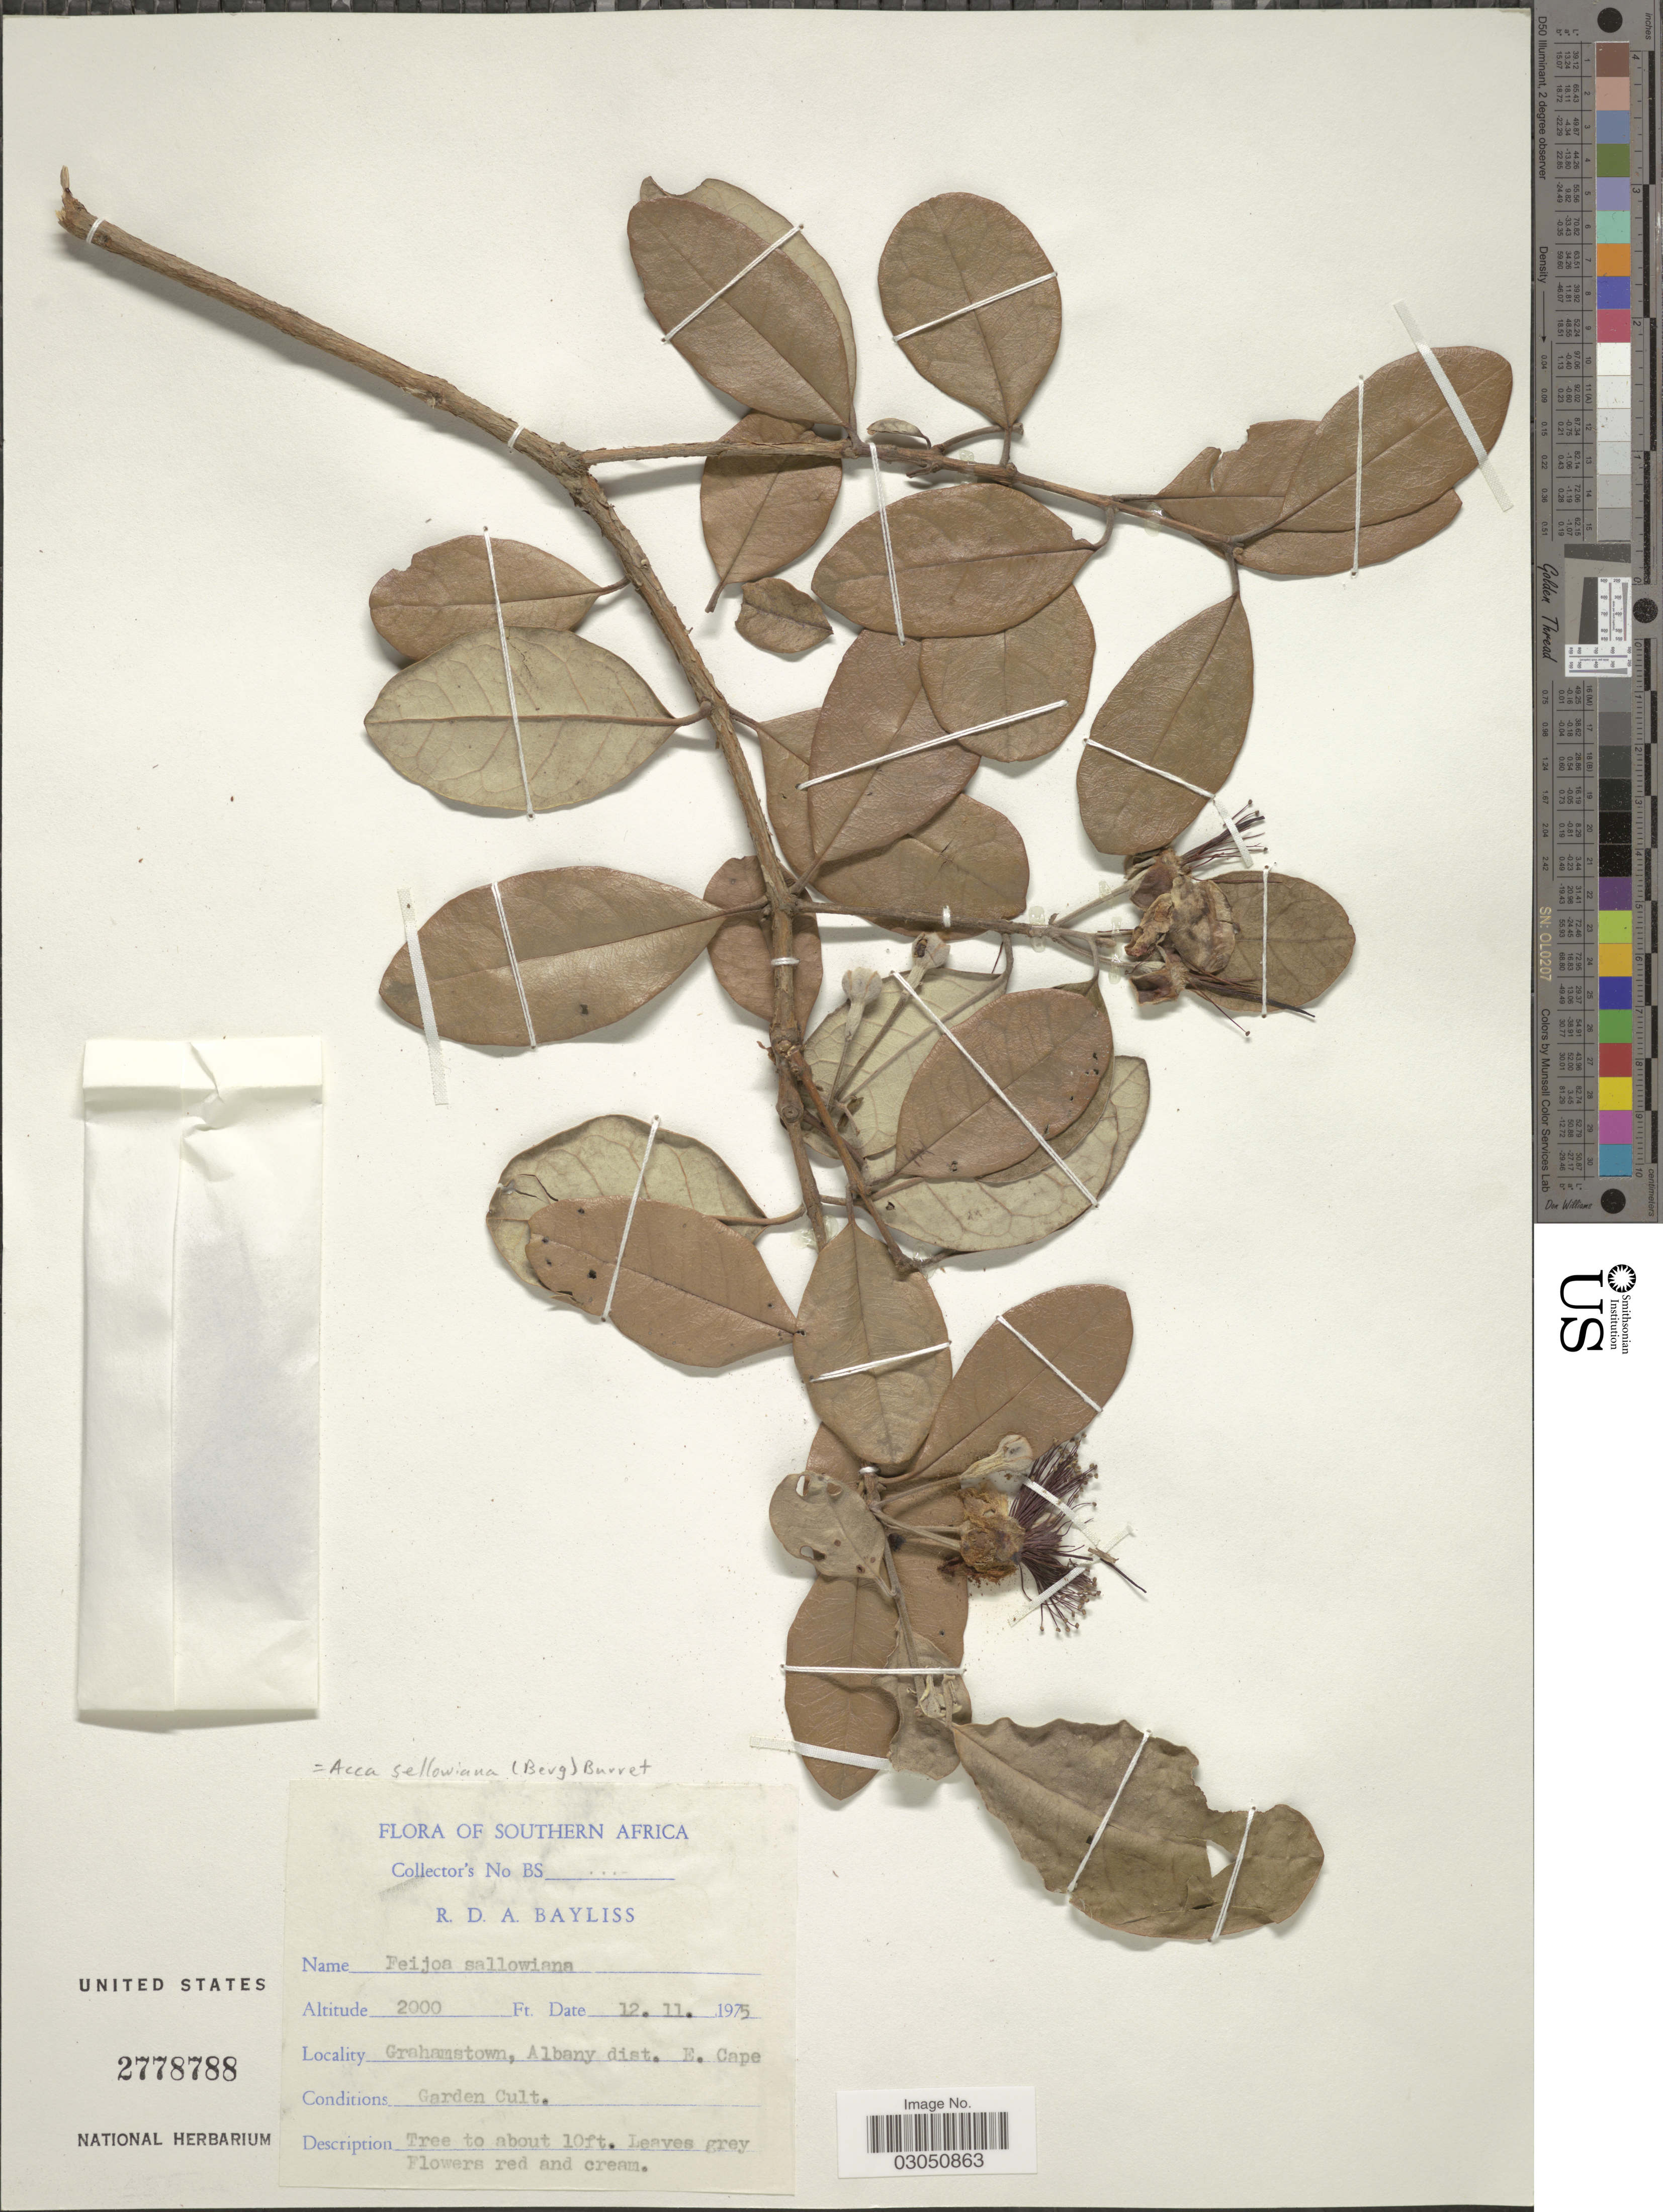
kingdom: Plantae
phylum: Tracheophyta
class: Magnoliopsida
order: Myrtales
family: Myrtaceae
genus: Acca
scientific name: Acca sellowiana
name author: (Berg) Burret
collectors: R. Bayliss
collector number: BS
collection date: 1975-11-12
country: South Africa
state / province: Eastern Cape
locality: Southern Africa. Grahamstown, Albany dist. E. Cape. Garden Cult.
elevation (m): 610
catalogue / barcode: US 2778788